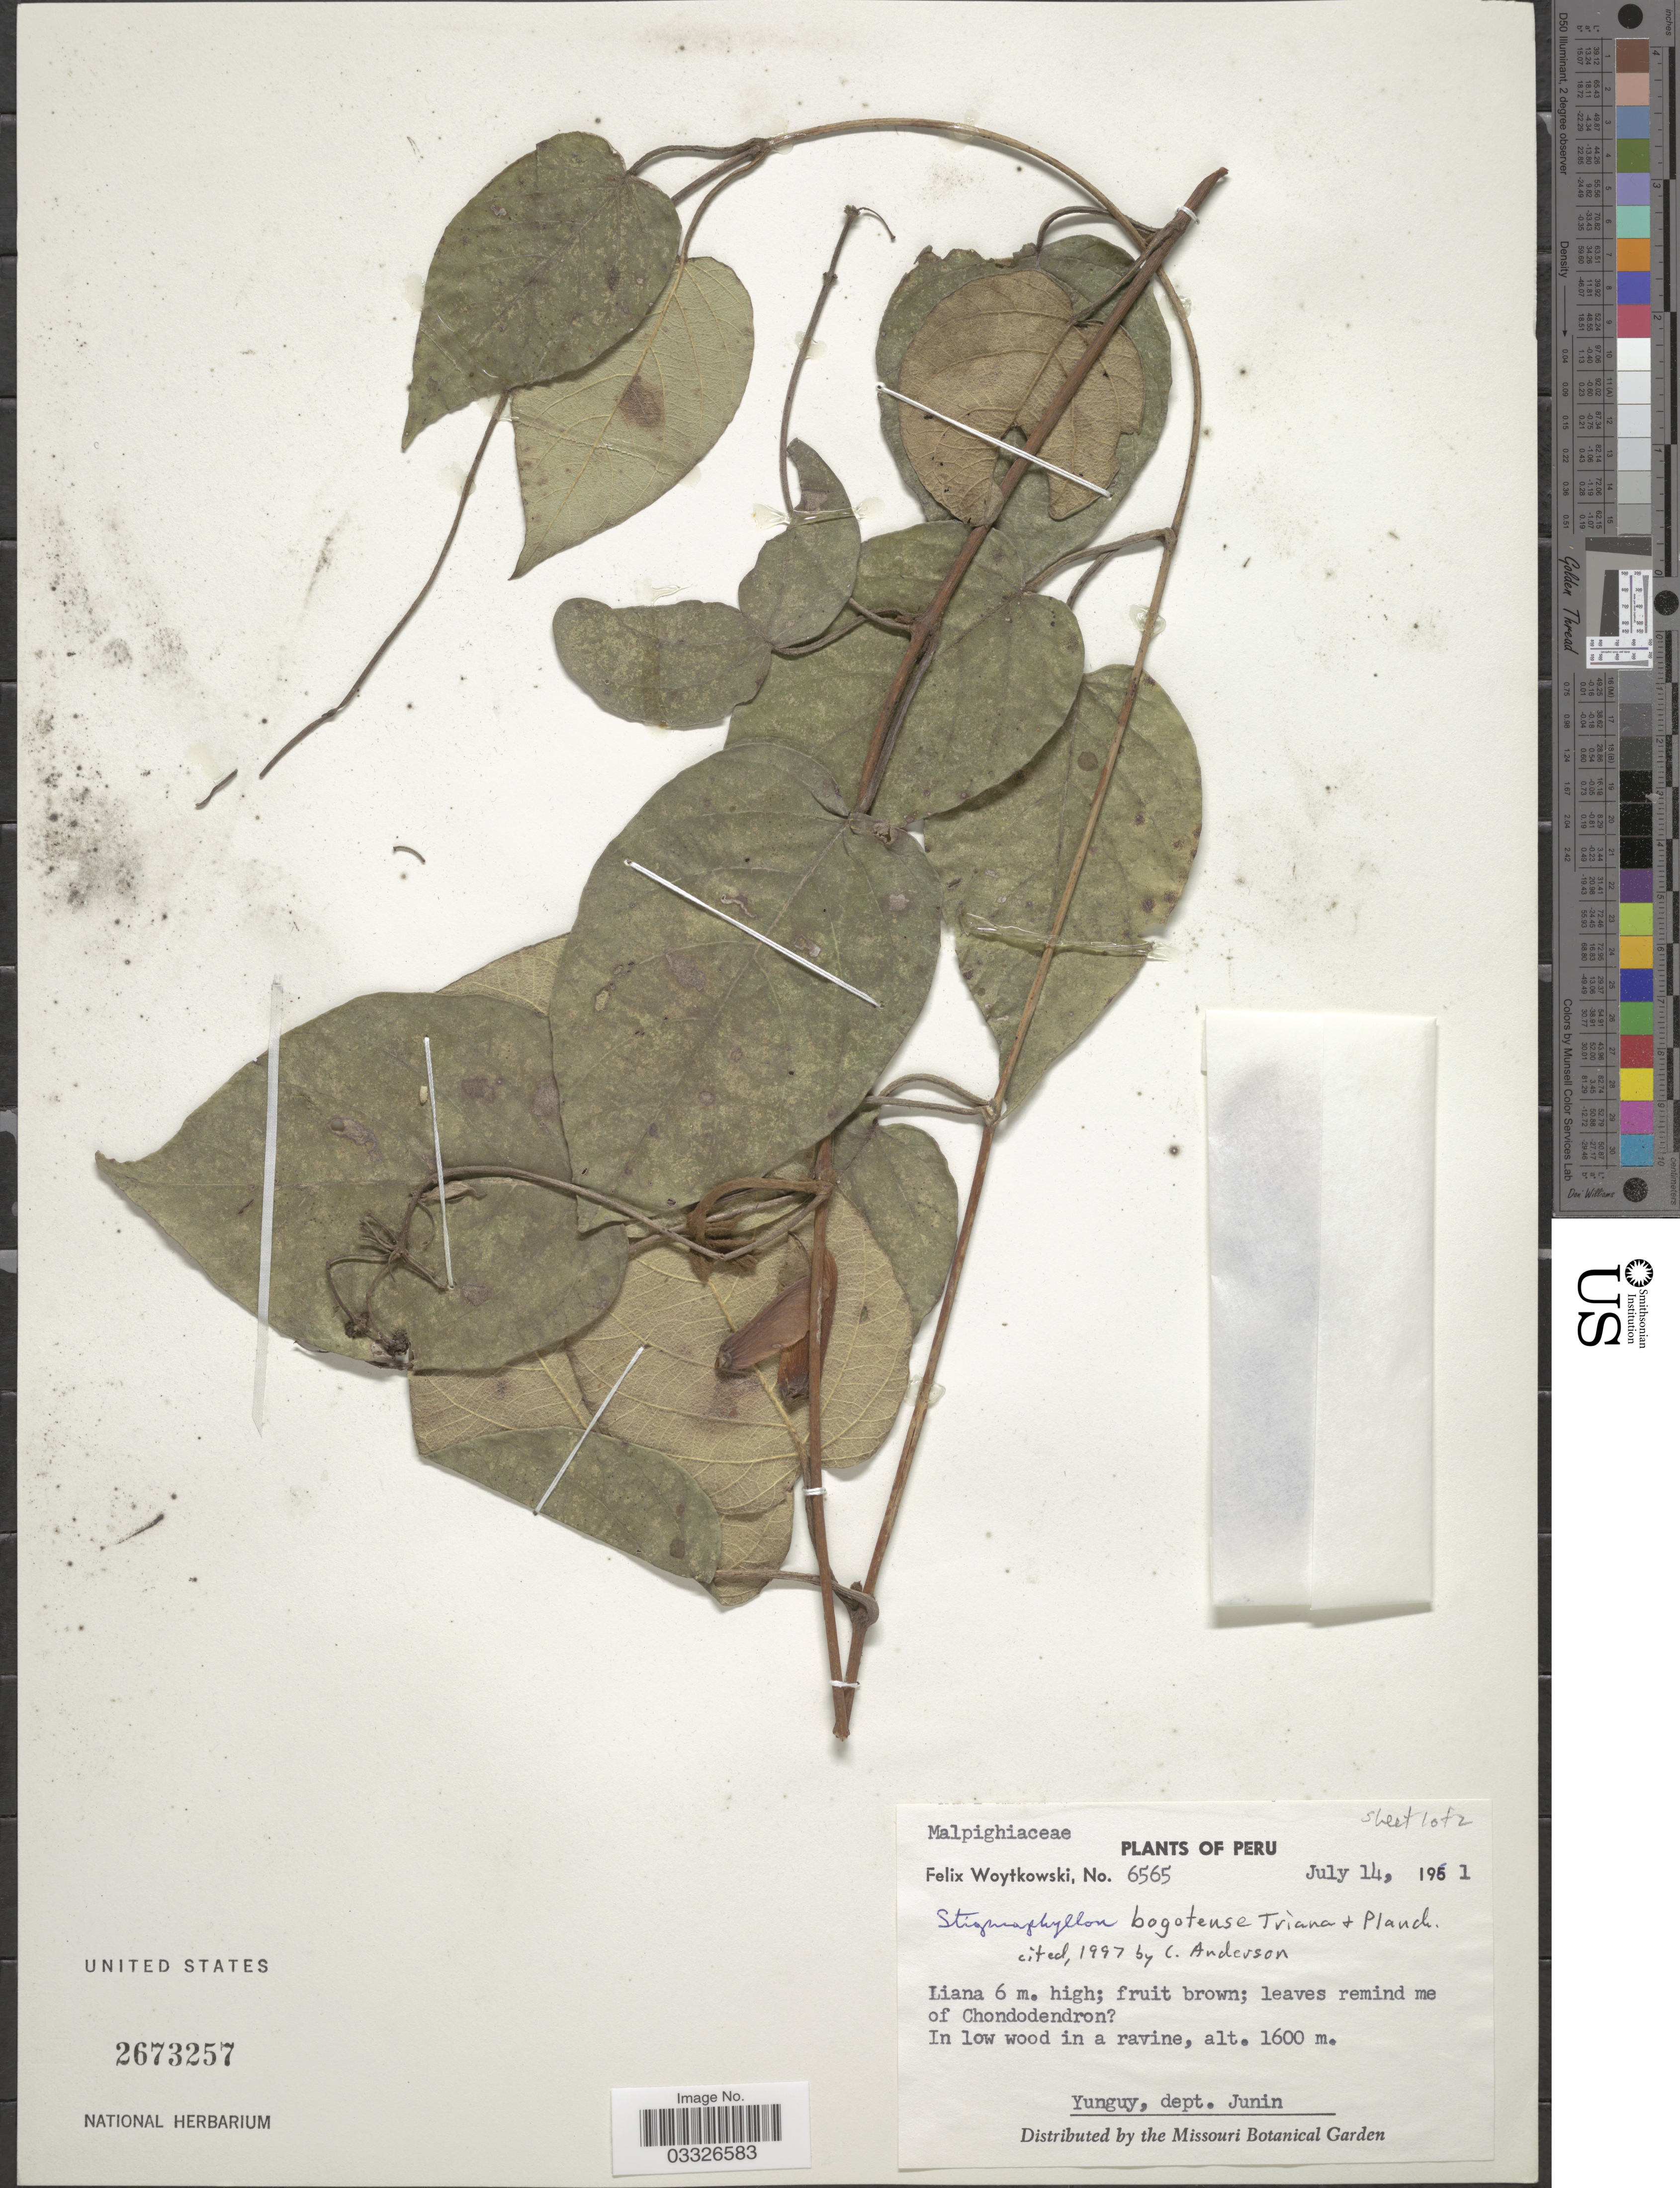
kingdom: Plantae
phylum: Tracheophyta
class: Magnoliopsida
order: Malpighiales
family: Malpighiaceae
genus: Stigmaphyllon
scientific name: Stigmaphyllon bogotense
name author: Triana & Planch.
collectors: F. Woytkowski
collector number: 6565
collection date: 1961-07-14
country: Peru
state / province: Junín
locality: Yunguy, dept. Junin.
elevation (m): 1600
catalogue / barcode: US 2673257